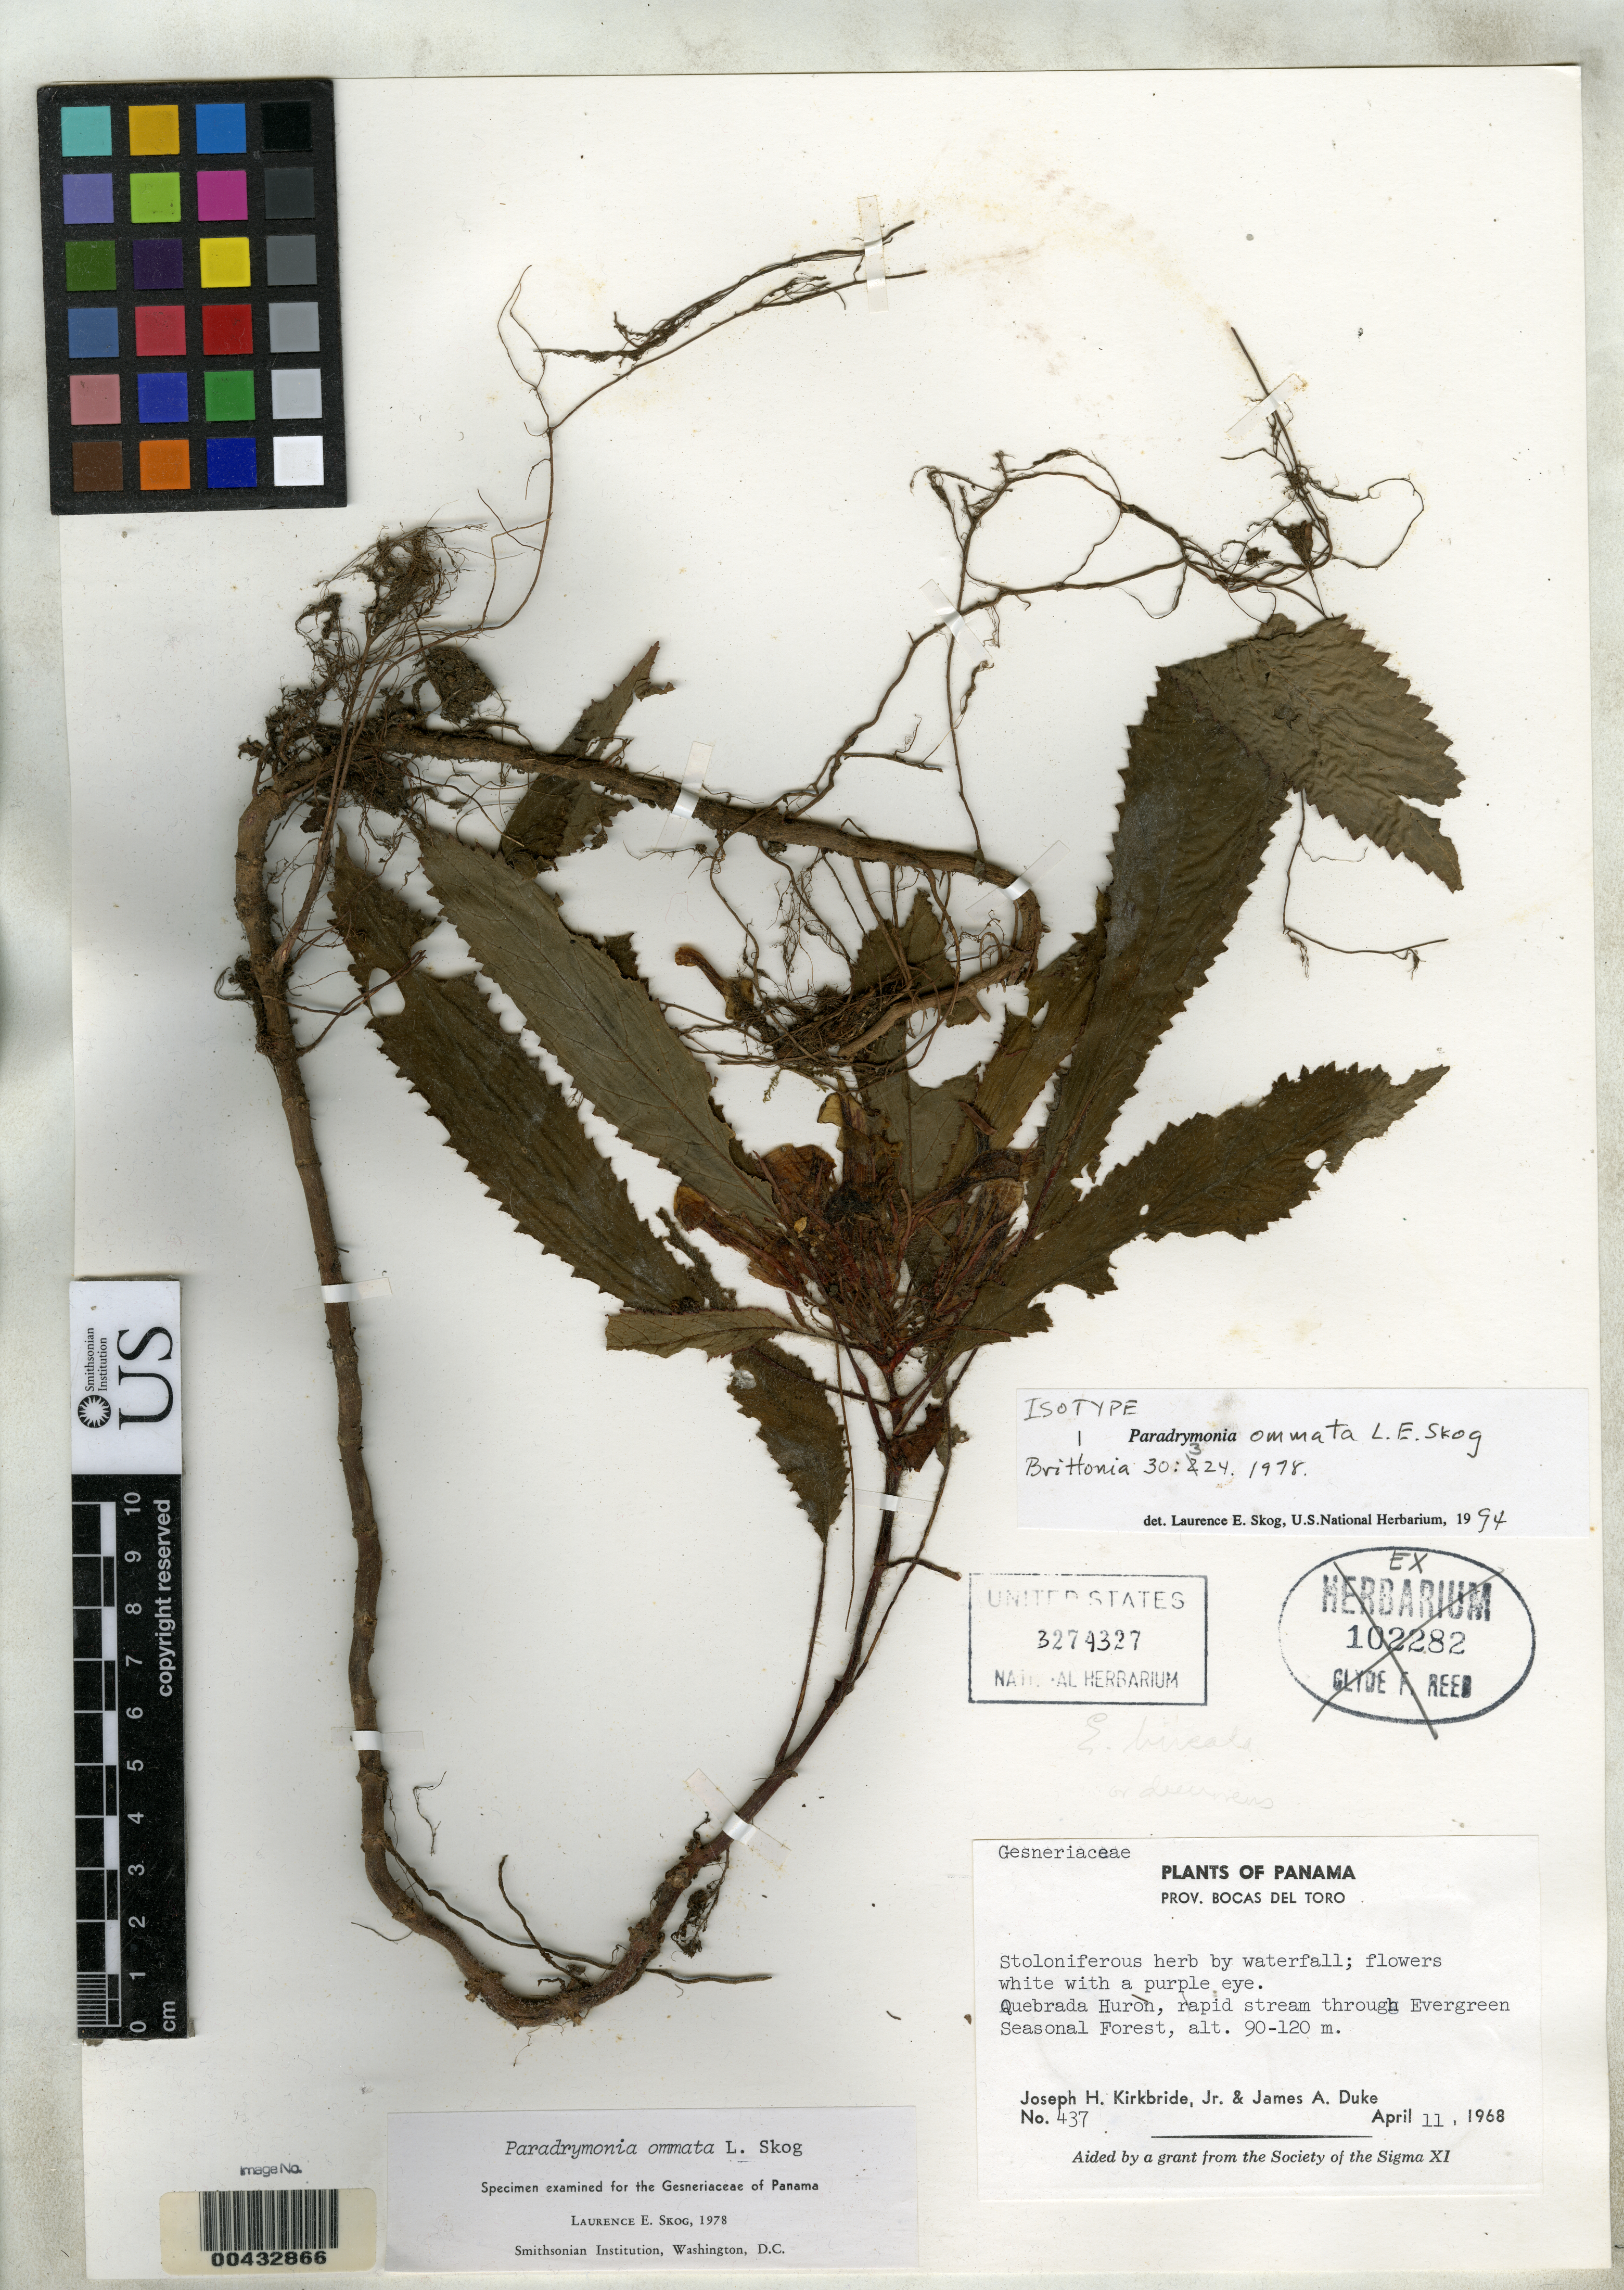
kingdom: Plantae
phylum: Tracheophyta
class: Magnoliopsida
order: Lamiales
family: Gesneriaceae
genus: Paradrymonia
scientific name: Paradrymonia ommata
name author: L.E. Skog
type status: Isotype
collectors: J. H. Kirkbride & J. A. Duke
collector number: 437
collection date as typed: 11 Apr 1968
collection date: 1968-04-11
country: Panama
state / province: Bocas del Toro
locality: Quebrada Huron, evergreen seasonal forest.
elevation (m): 90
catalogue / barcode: US 3274327